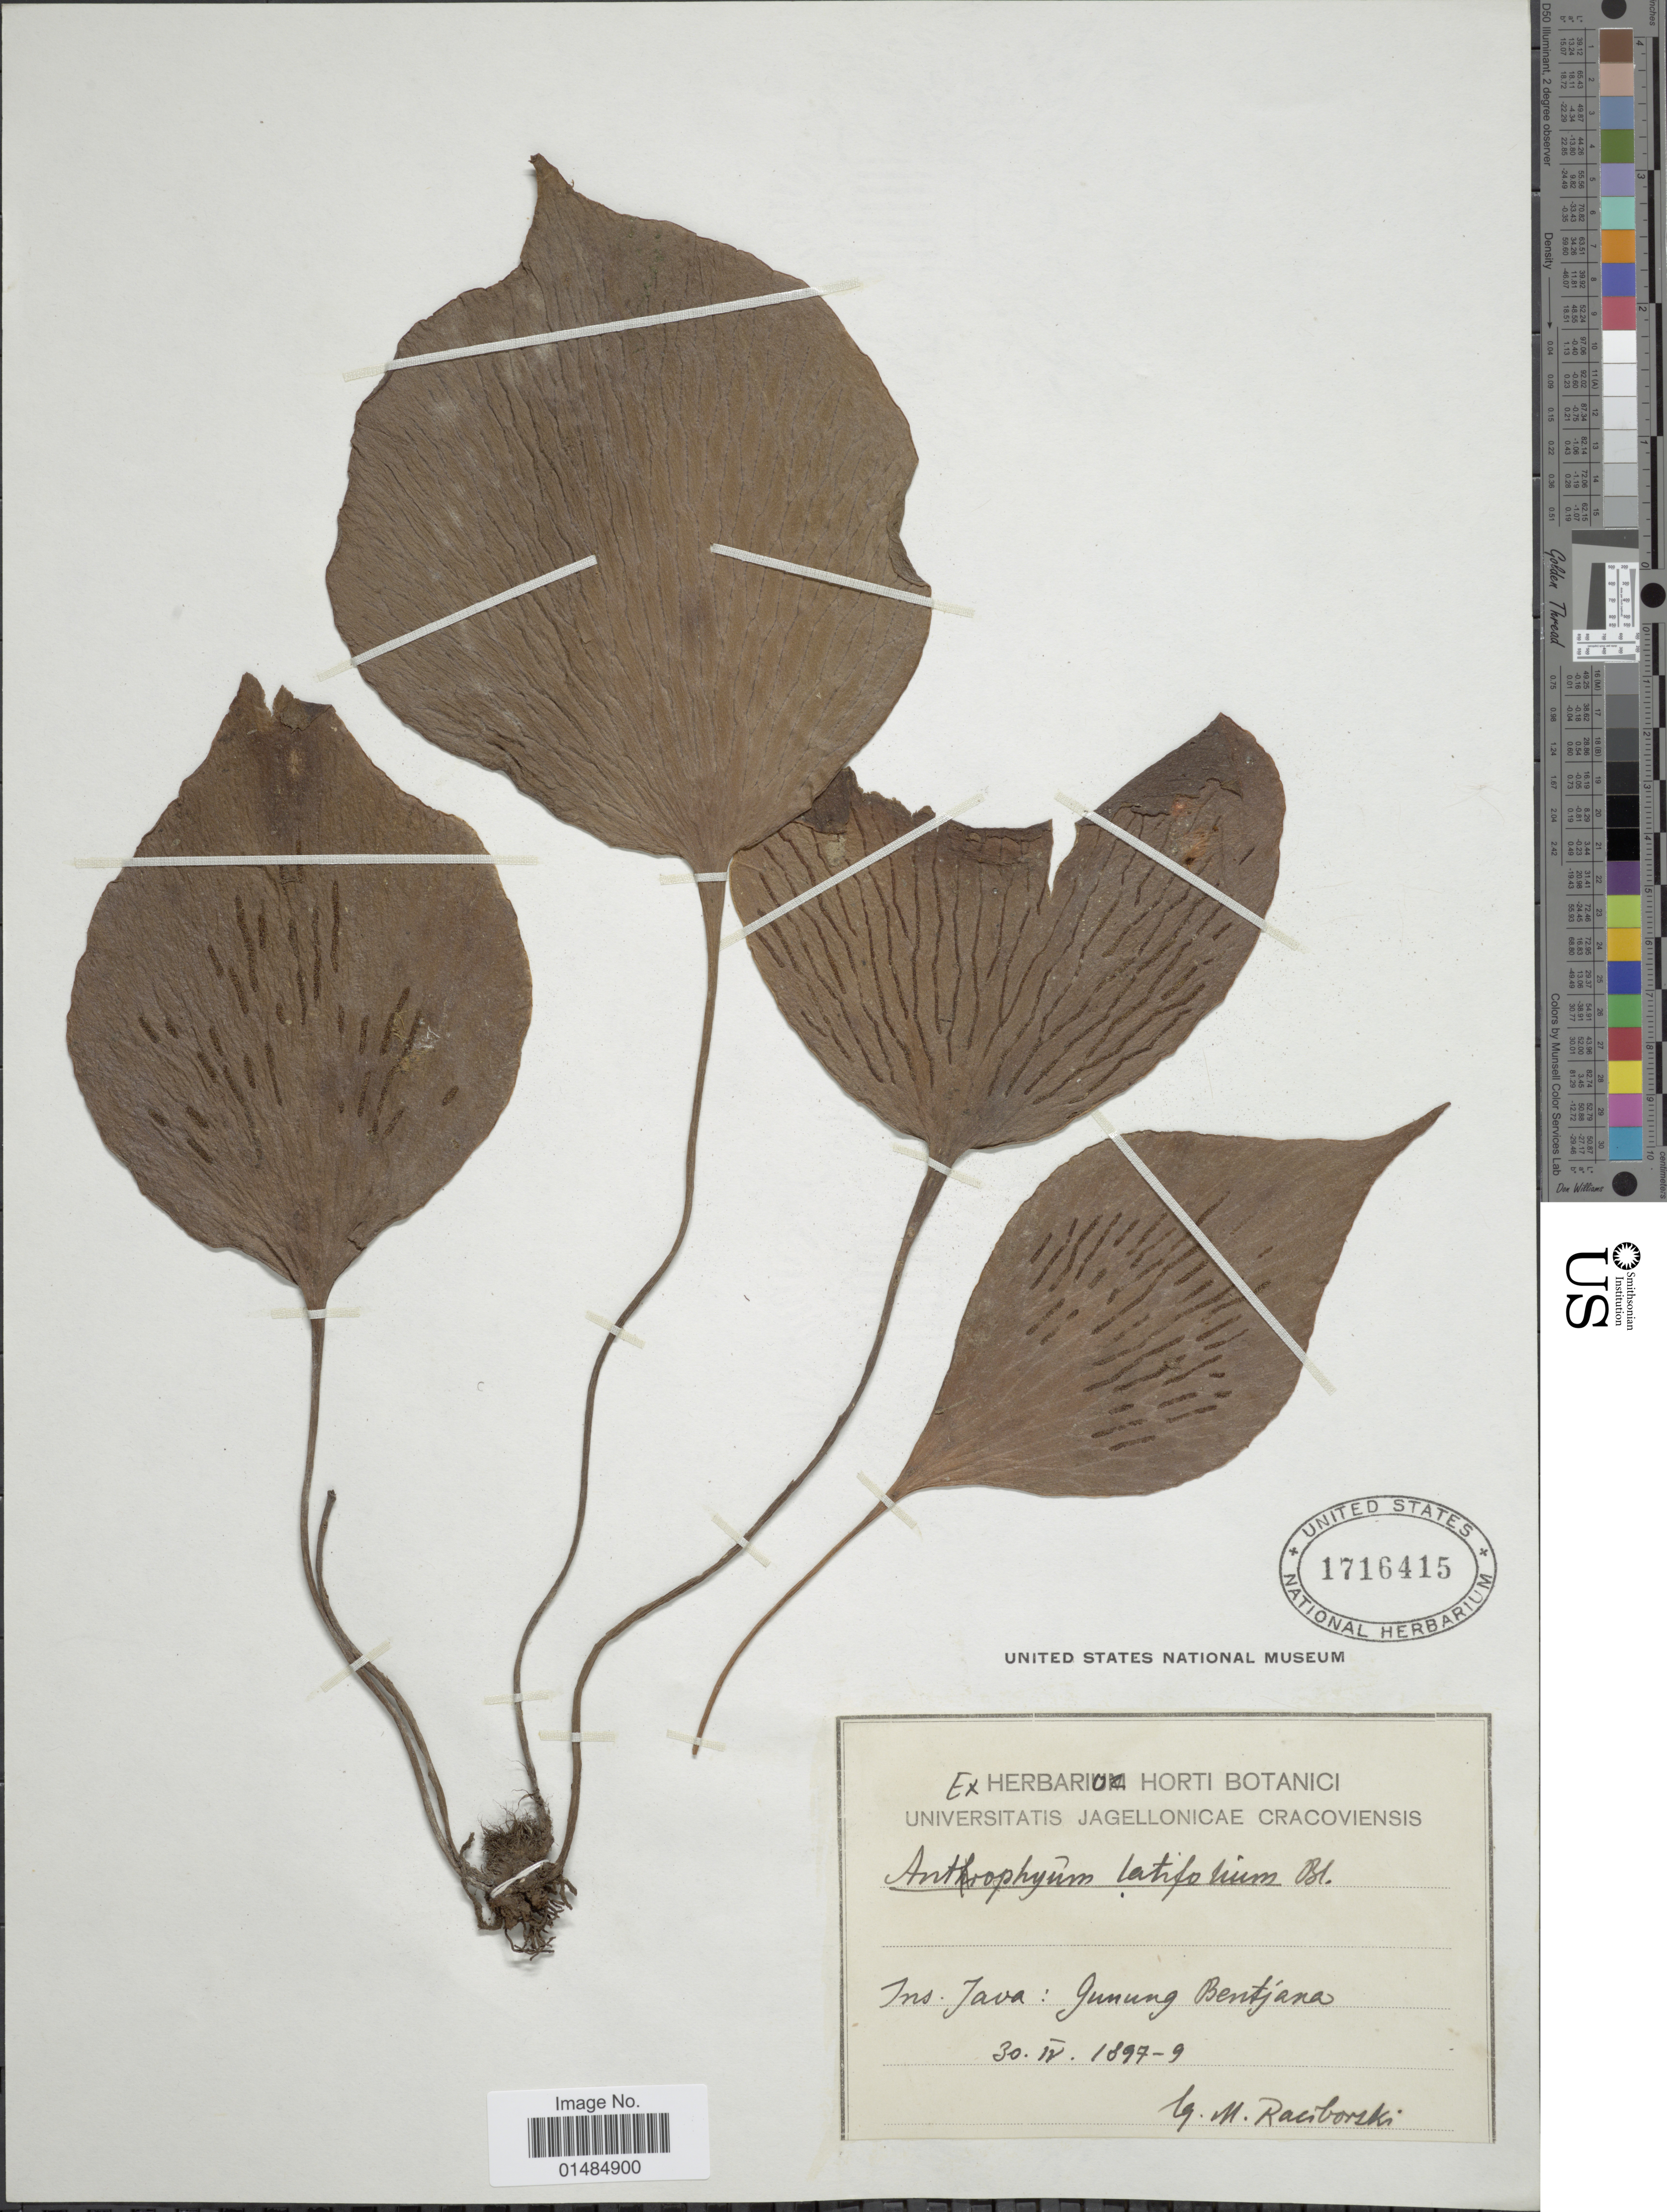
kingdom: Plantae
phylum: Tracheophyta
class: Polypodiopsida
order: Polypodiales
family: Pteridaceae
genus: Antrophyum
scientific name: Antrophyum latifolium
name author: Blume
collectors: M. Raciborski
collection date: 1897-04-30/1899-04-30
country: Indonesia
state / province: Java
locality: Ins. Java: Junung Bentjana [interpreted]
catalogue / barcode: US 1716415